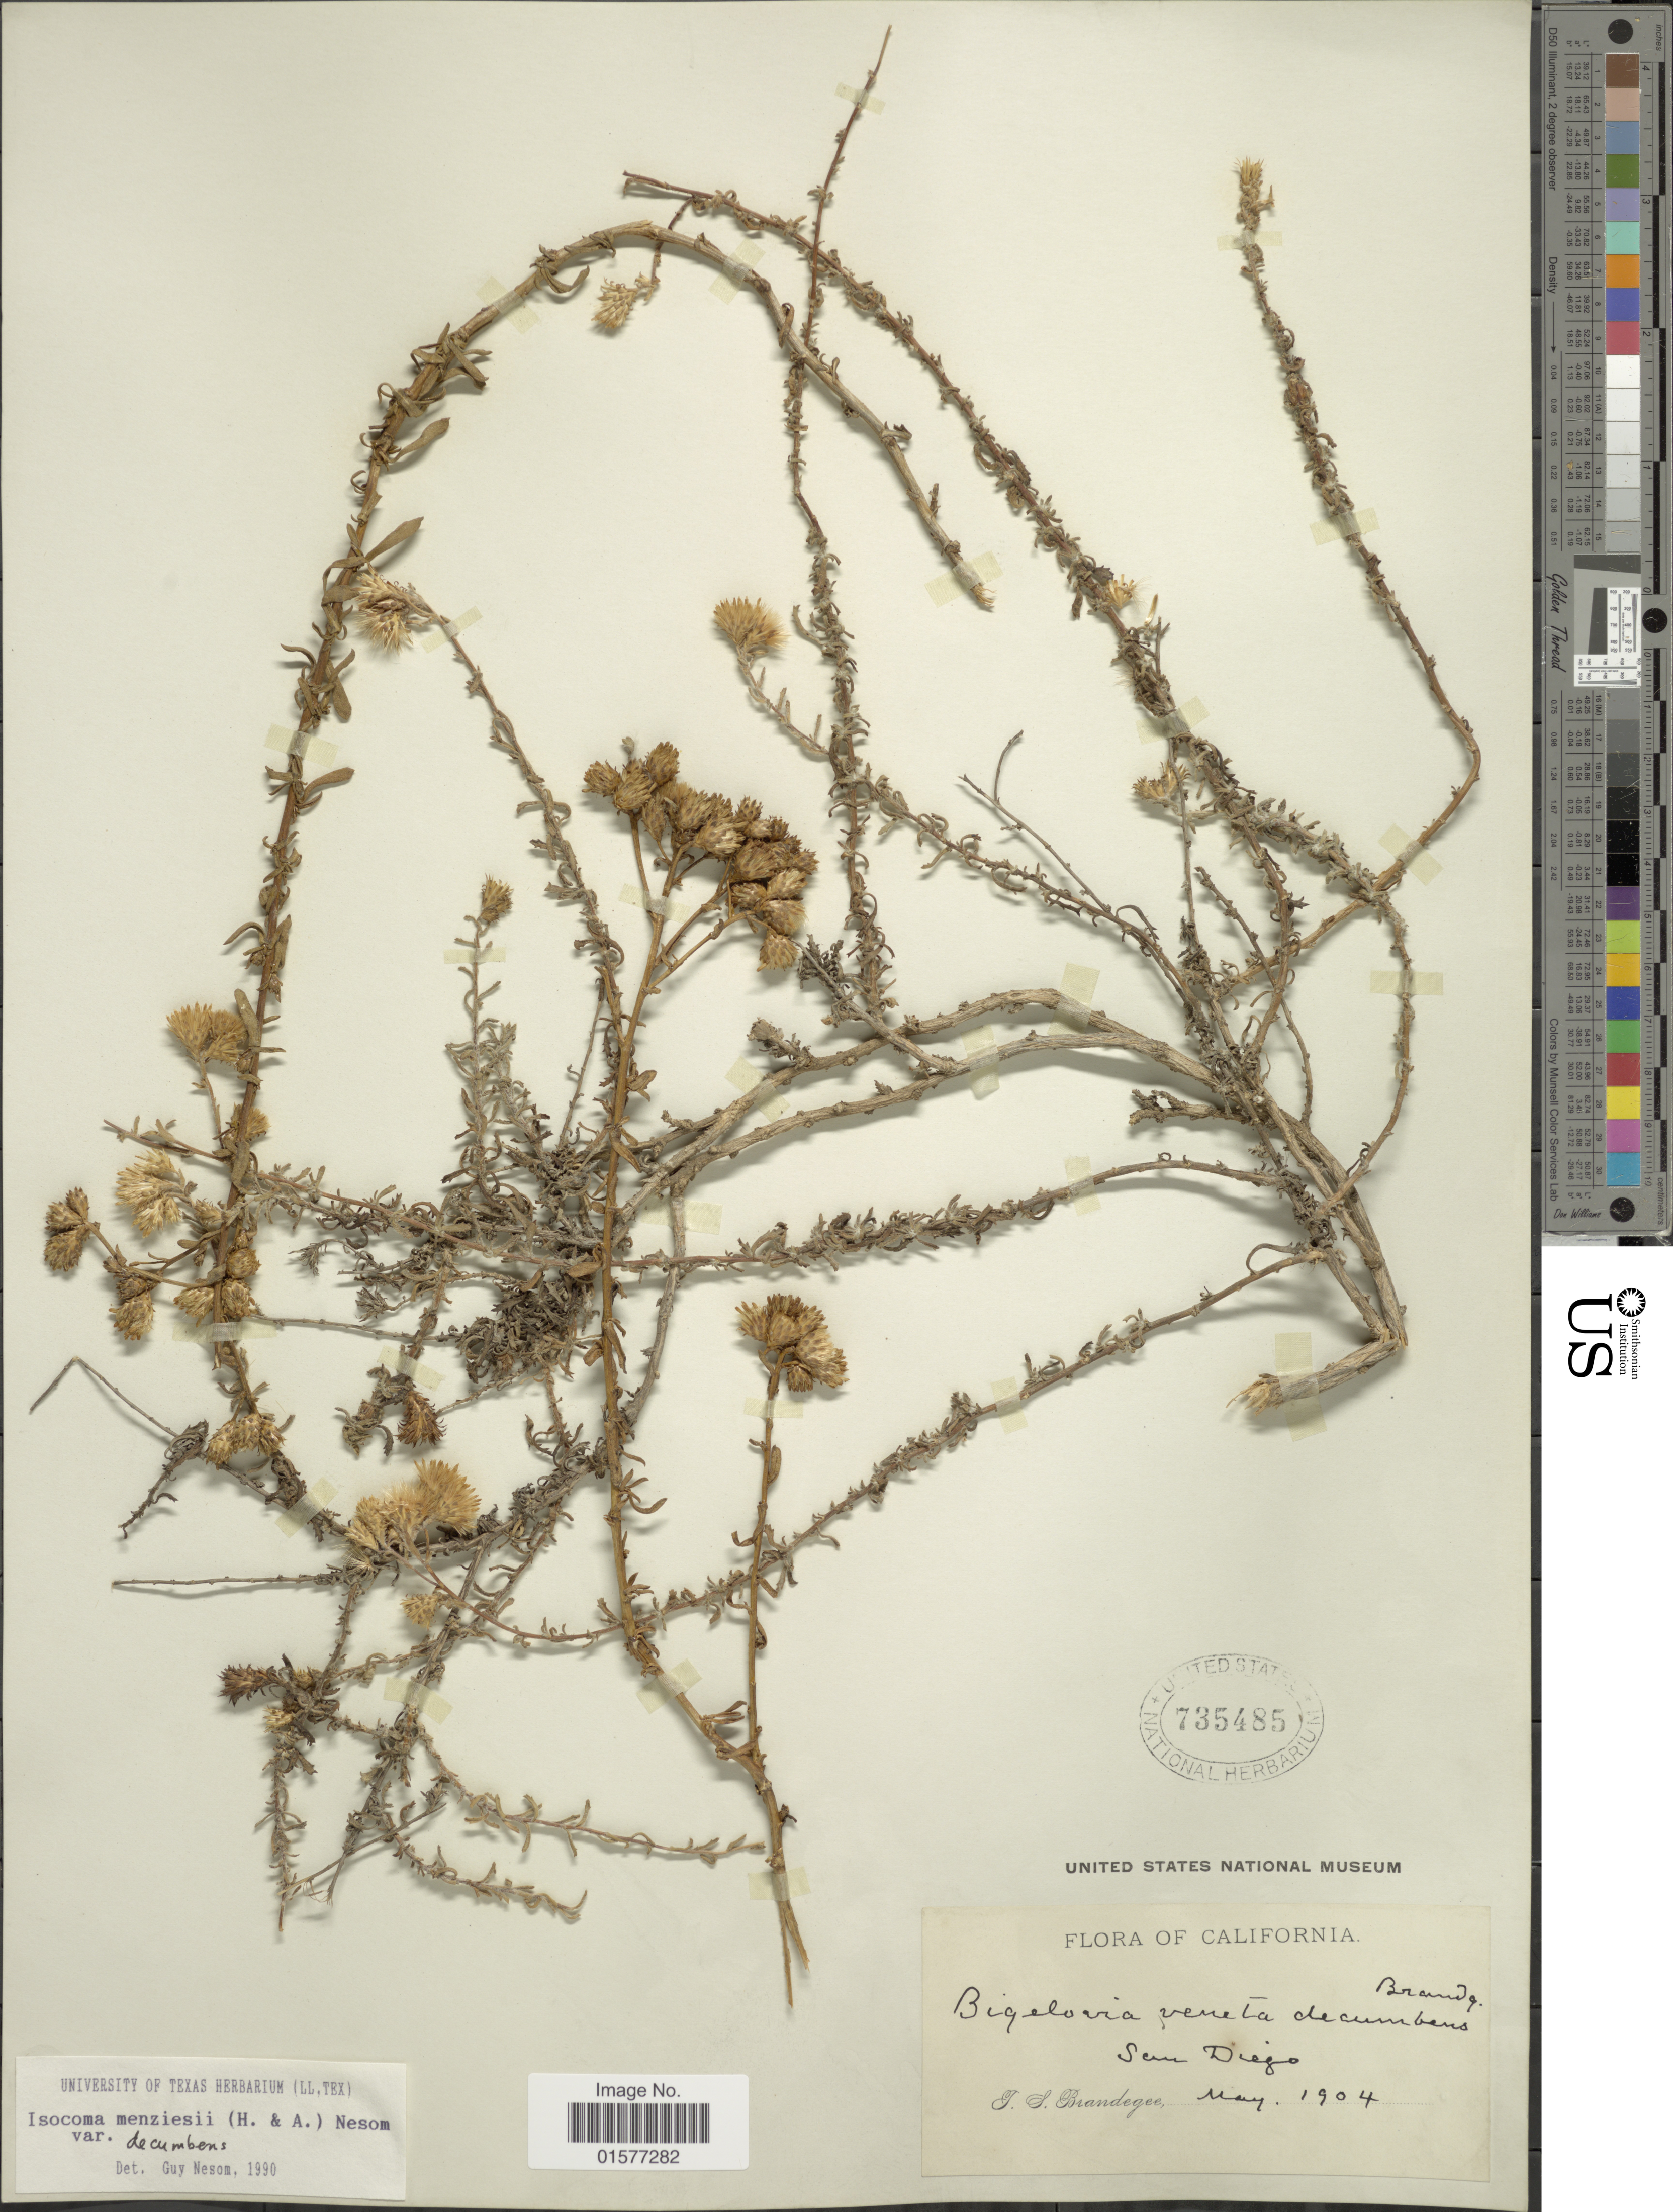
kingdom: Plantae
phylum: Tracheophyta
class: Magnoliopsida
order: Asterales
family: Asteraceae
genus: Isocoma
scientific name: Isocoma menziesii var. decumbens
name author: G.L. Nesom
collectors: T. S. Brandegee (herbarium)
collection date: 1904-05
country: United States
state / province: California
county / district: San Diego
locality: San Diego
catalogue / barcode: US 735485